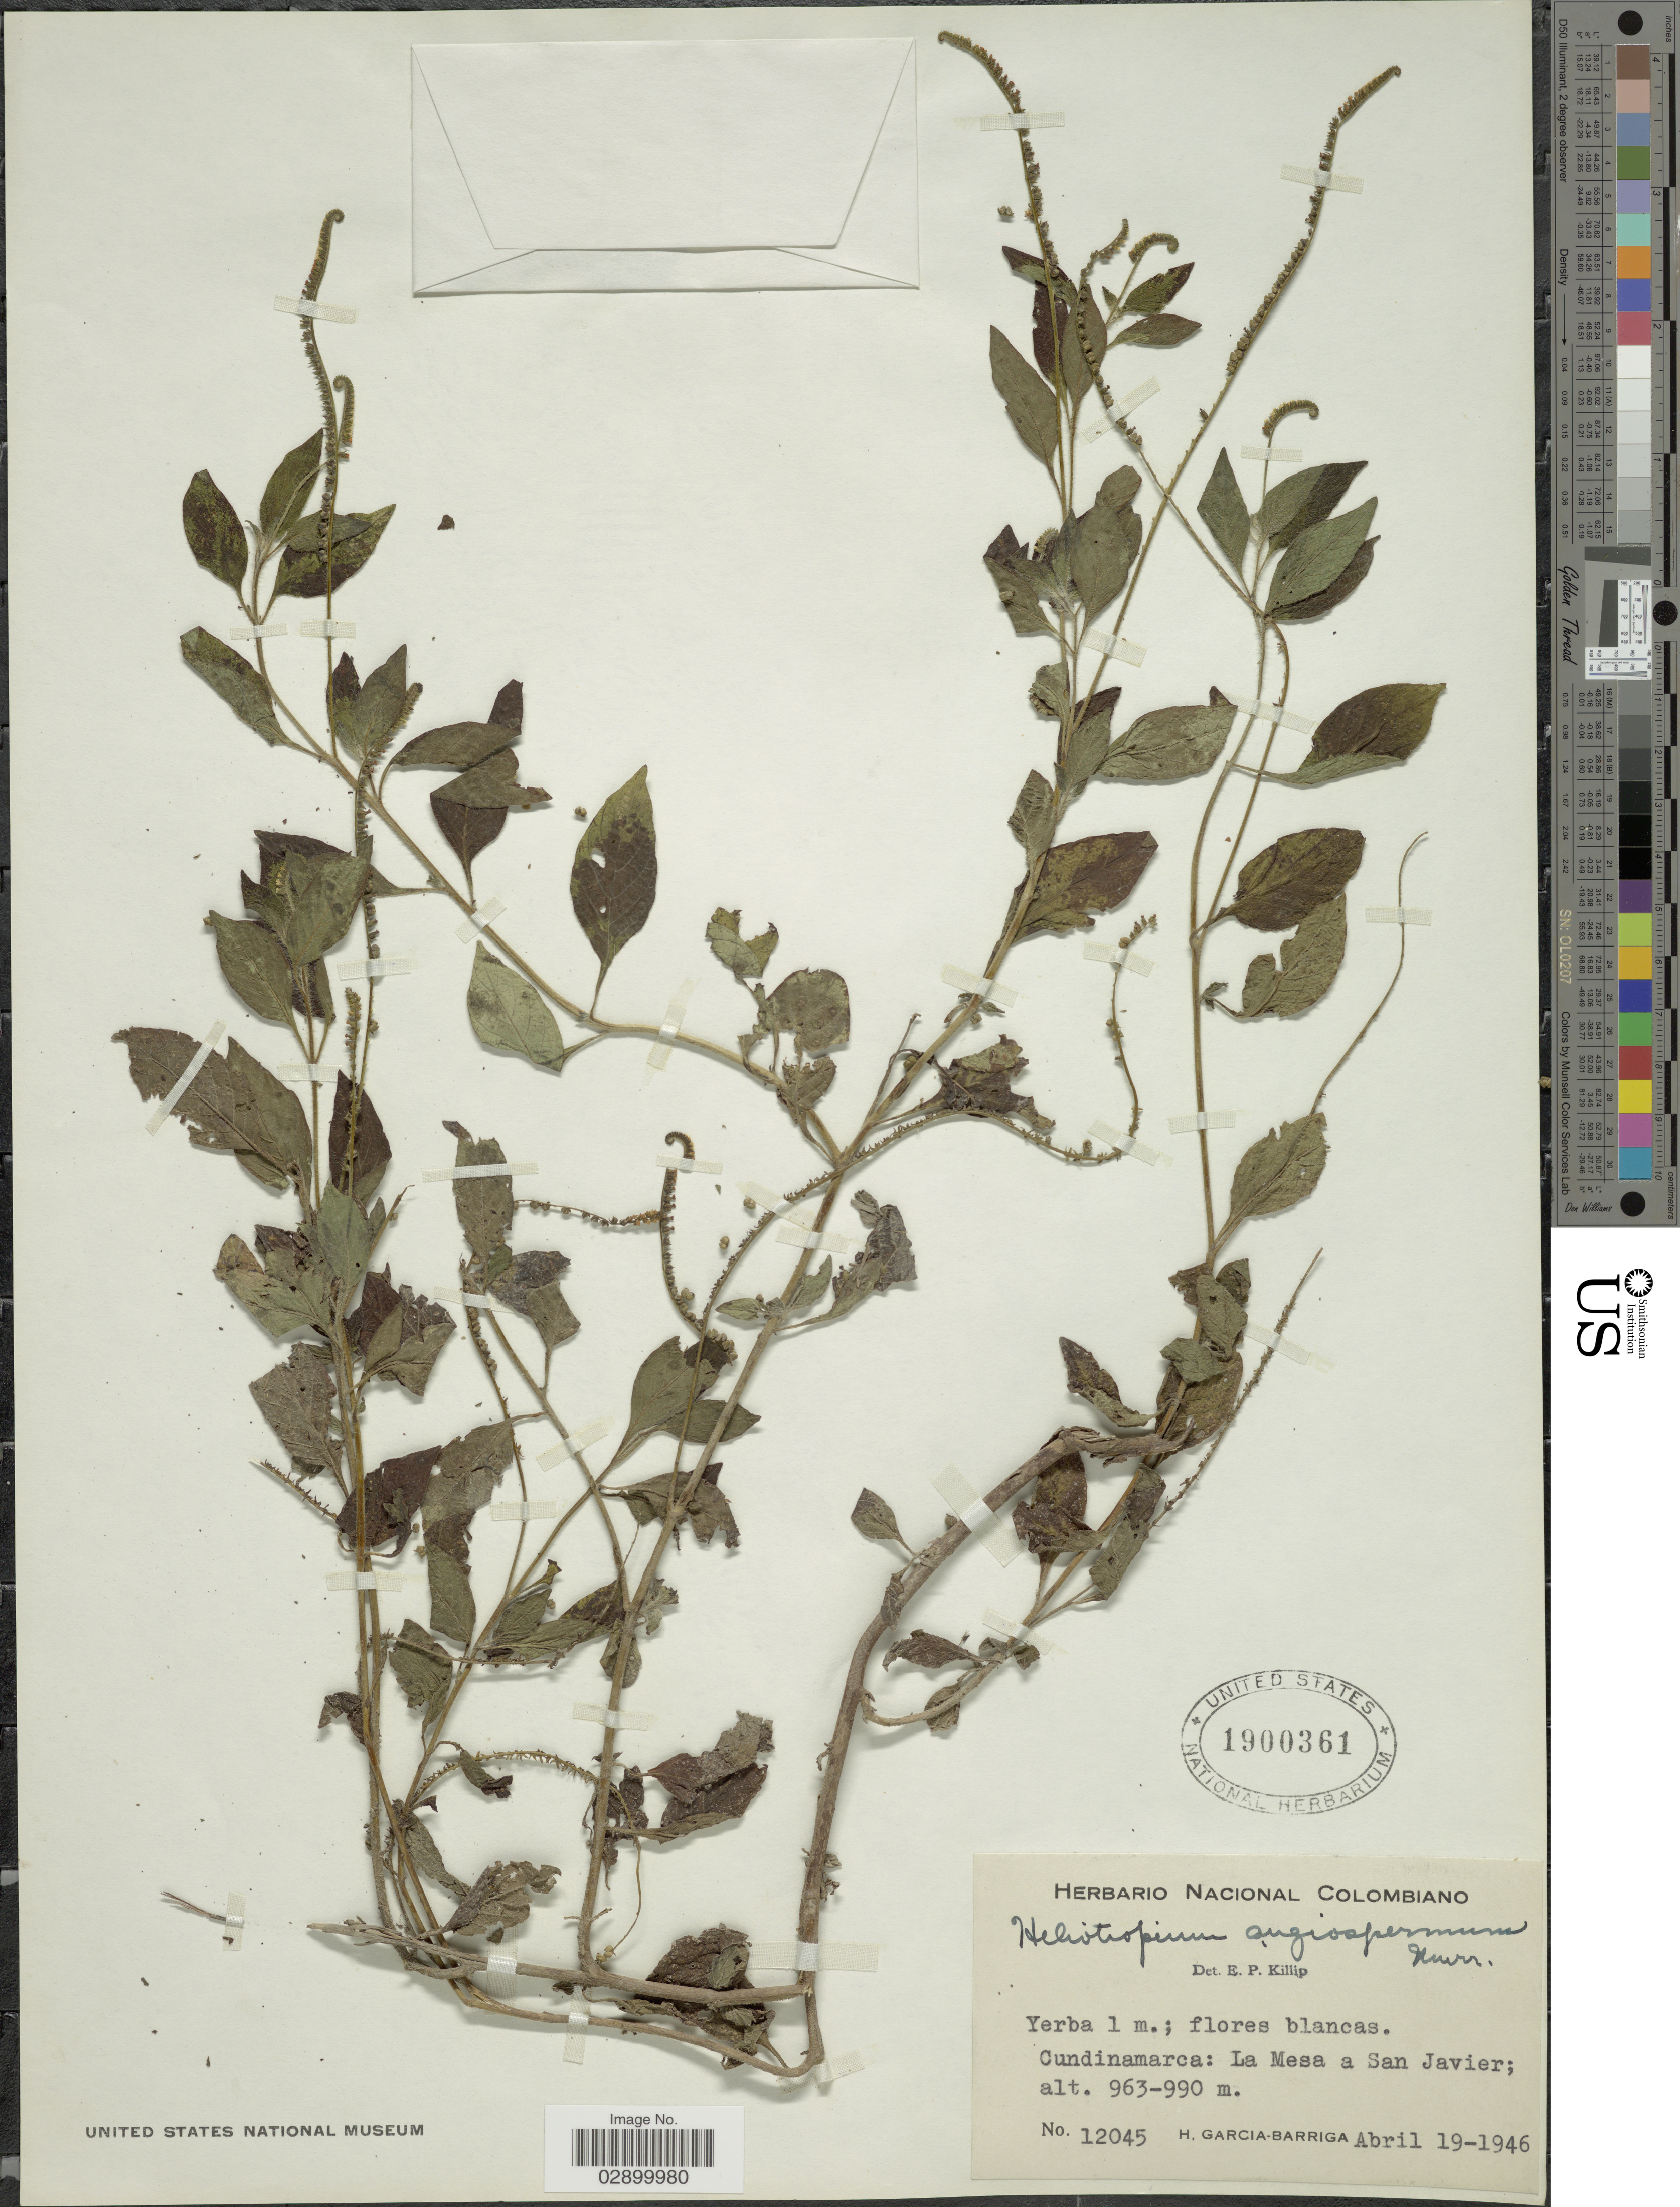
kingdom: Plantae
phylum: Tracheophyta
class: Magnoliopsida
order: Boraginales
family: Heliotropiaceae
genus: Heliotropium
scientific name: Heliotropium angiospermum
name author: Murray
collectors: H. García Barriga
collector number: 12045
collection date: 1946-04-19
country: Colombia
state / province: Cundinamarca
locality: La Mesa a San Javier.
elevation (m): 963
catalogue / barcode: US 1900361